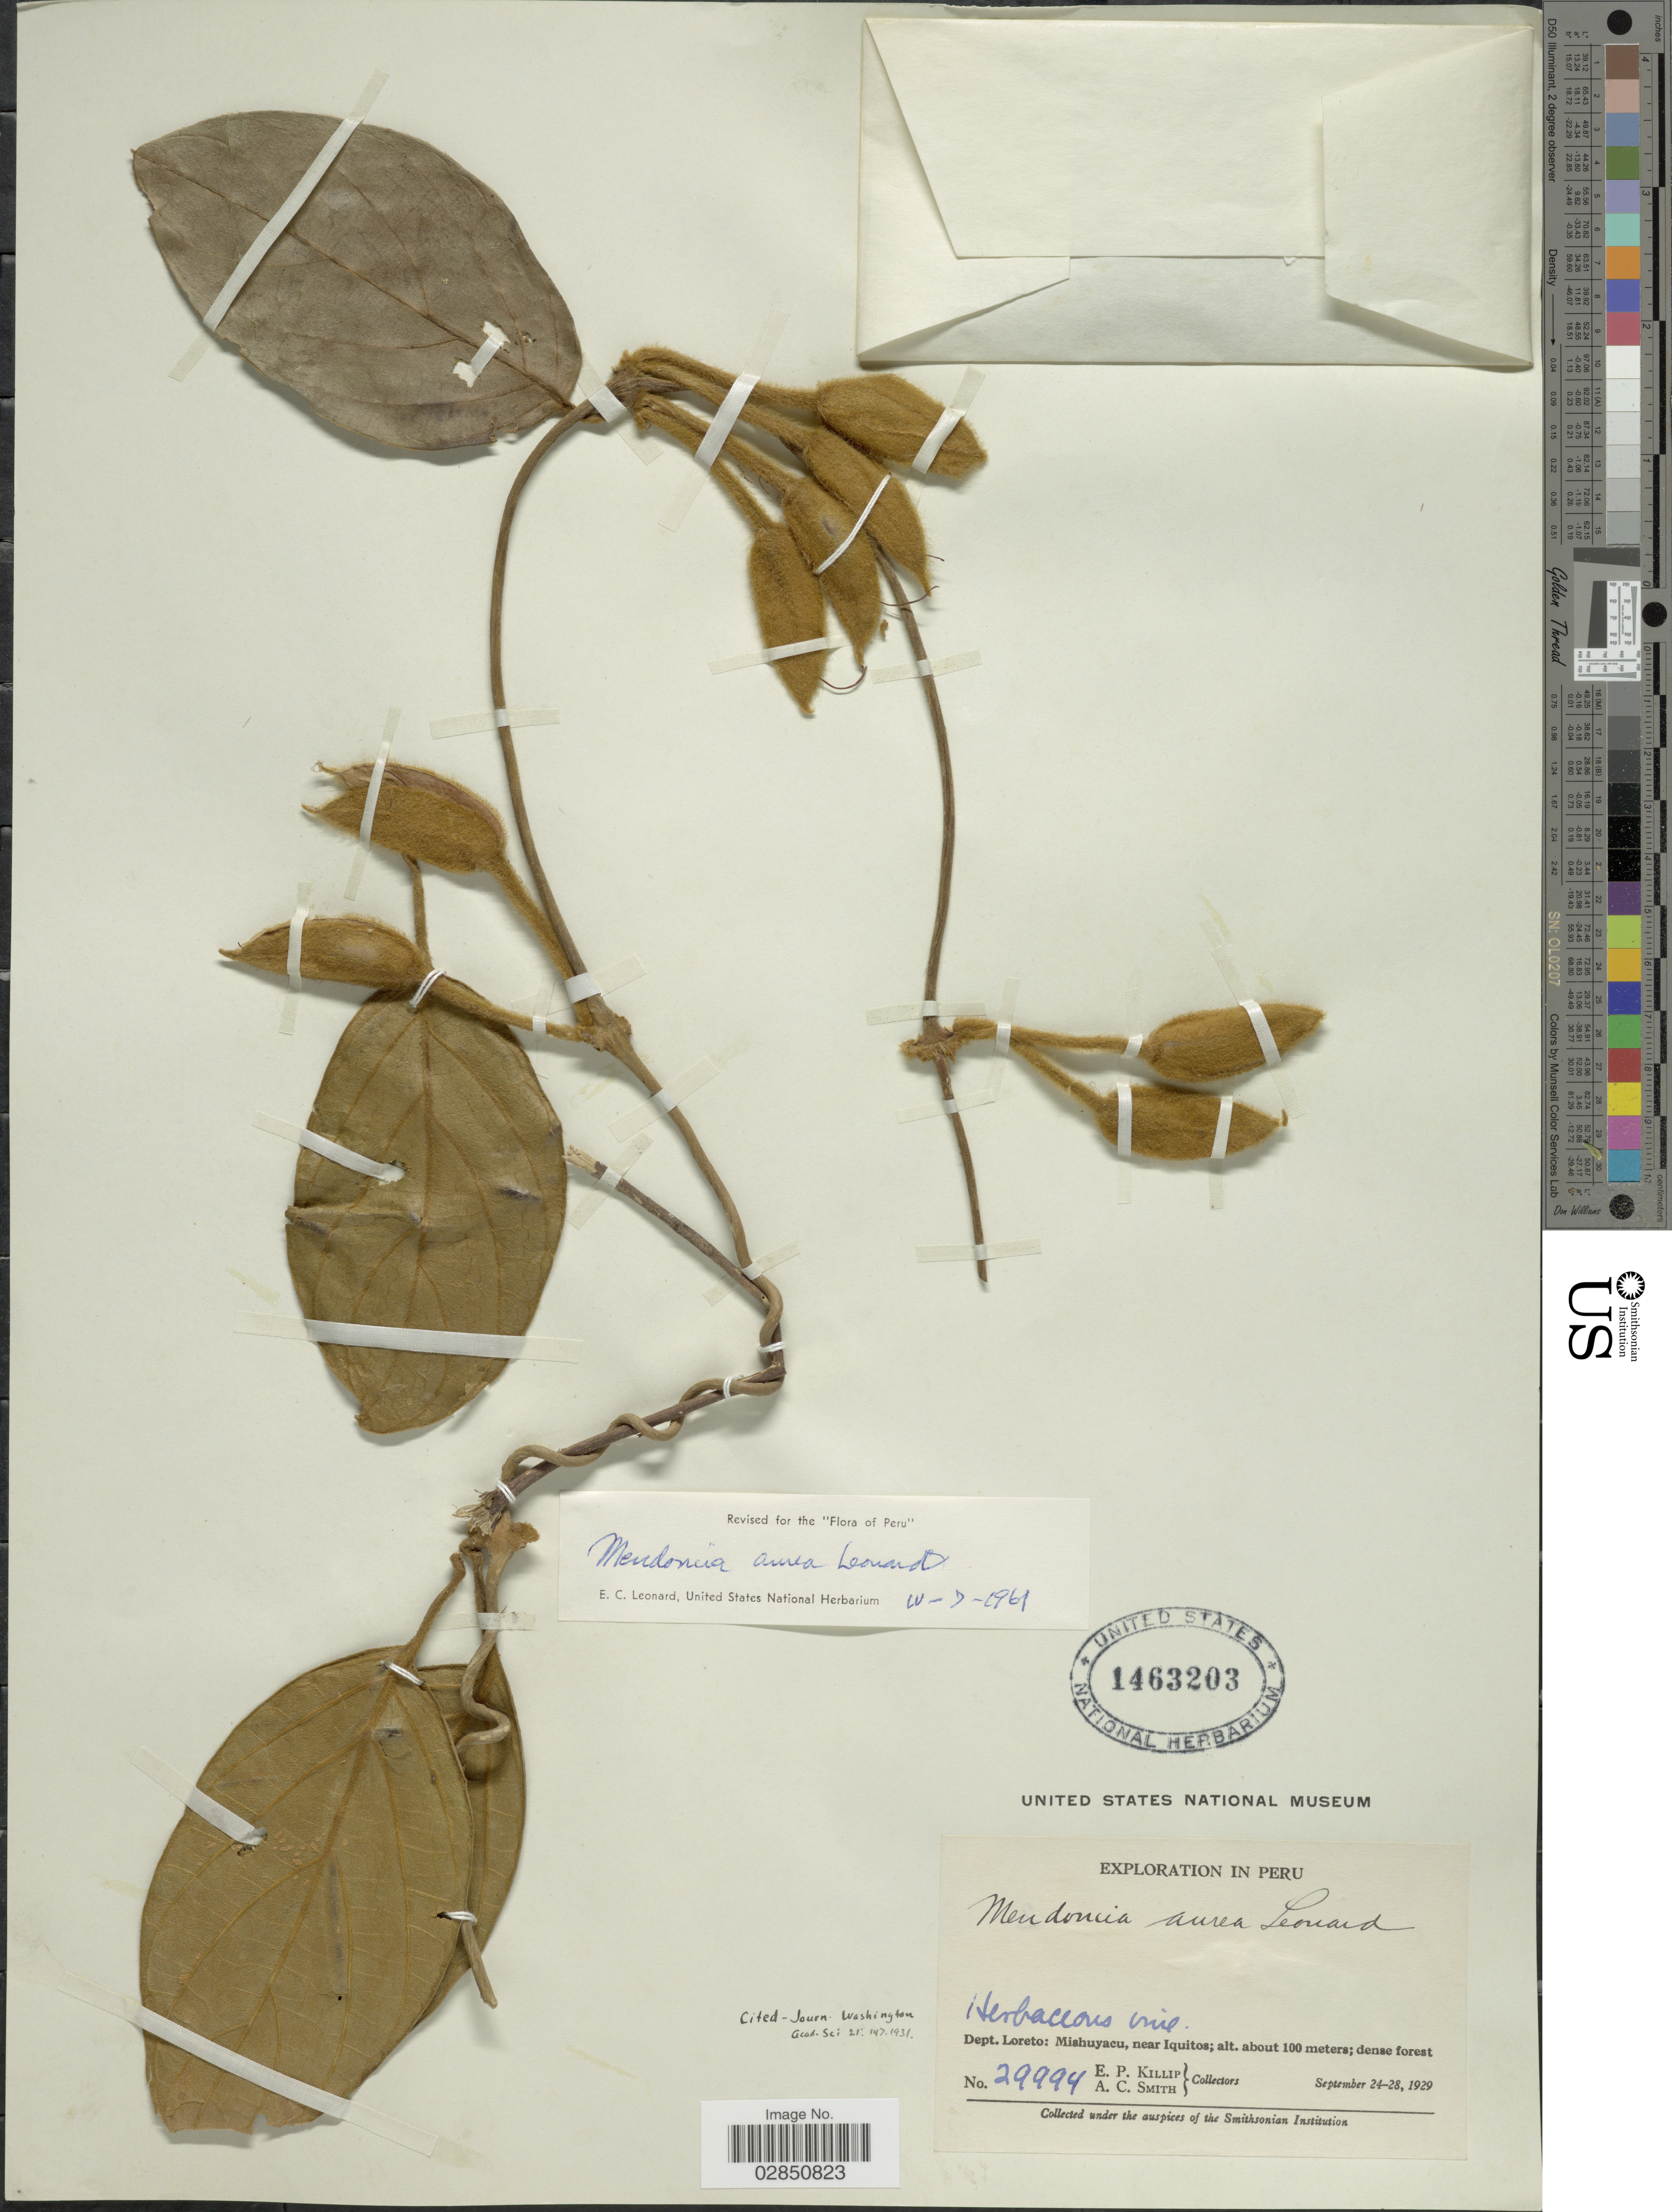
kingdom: Plantae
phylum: Tracheophyta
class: Magnoliopsida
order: Lamiales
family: Acanthaceae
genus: Mendoncia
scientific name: Mendoncia aurea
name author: Leonard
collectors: E. P. Killip & A. C. Smith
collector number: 29994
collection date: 1929-09-24/1929-09-28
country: Peru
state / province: Loreto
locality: Dept. Loreto: Mishuyacu, near Iquitos.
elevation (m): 100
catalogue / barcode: US 1463203